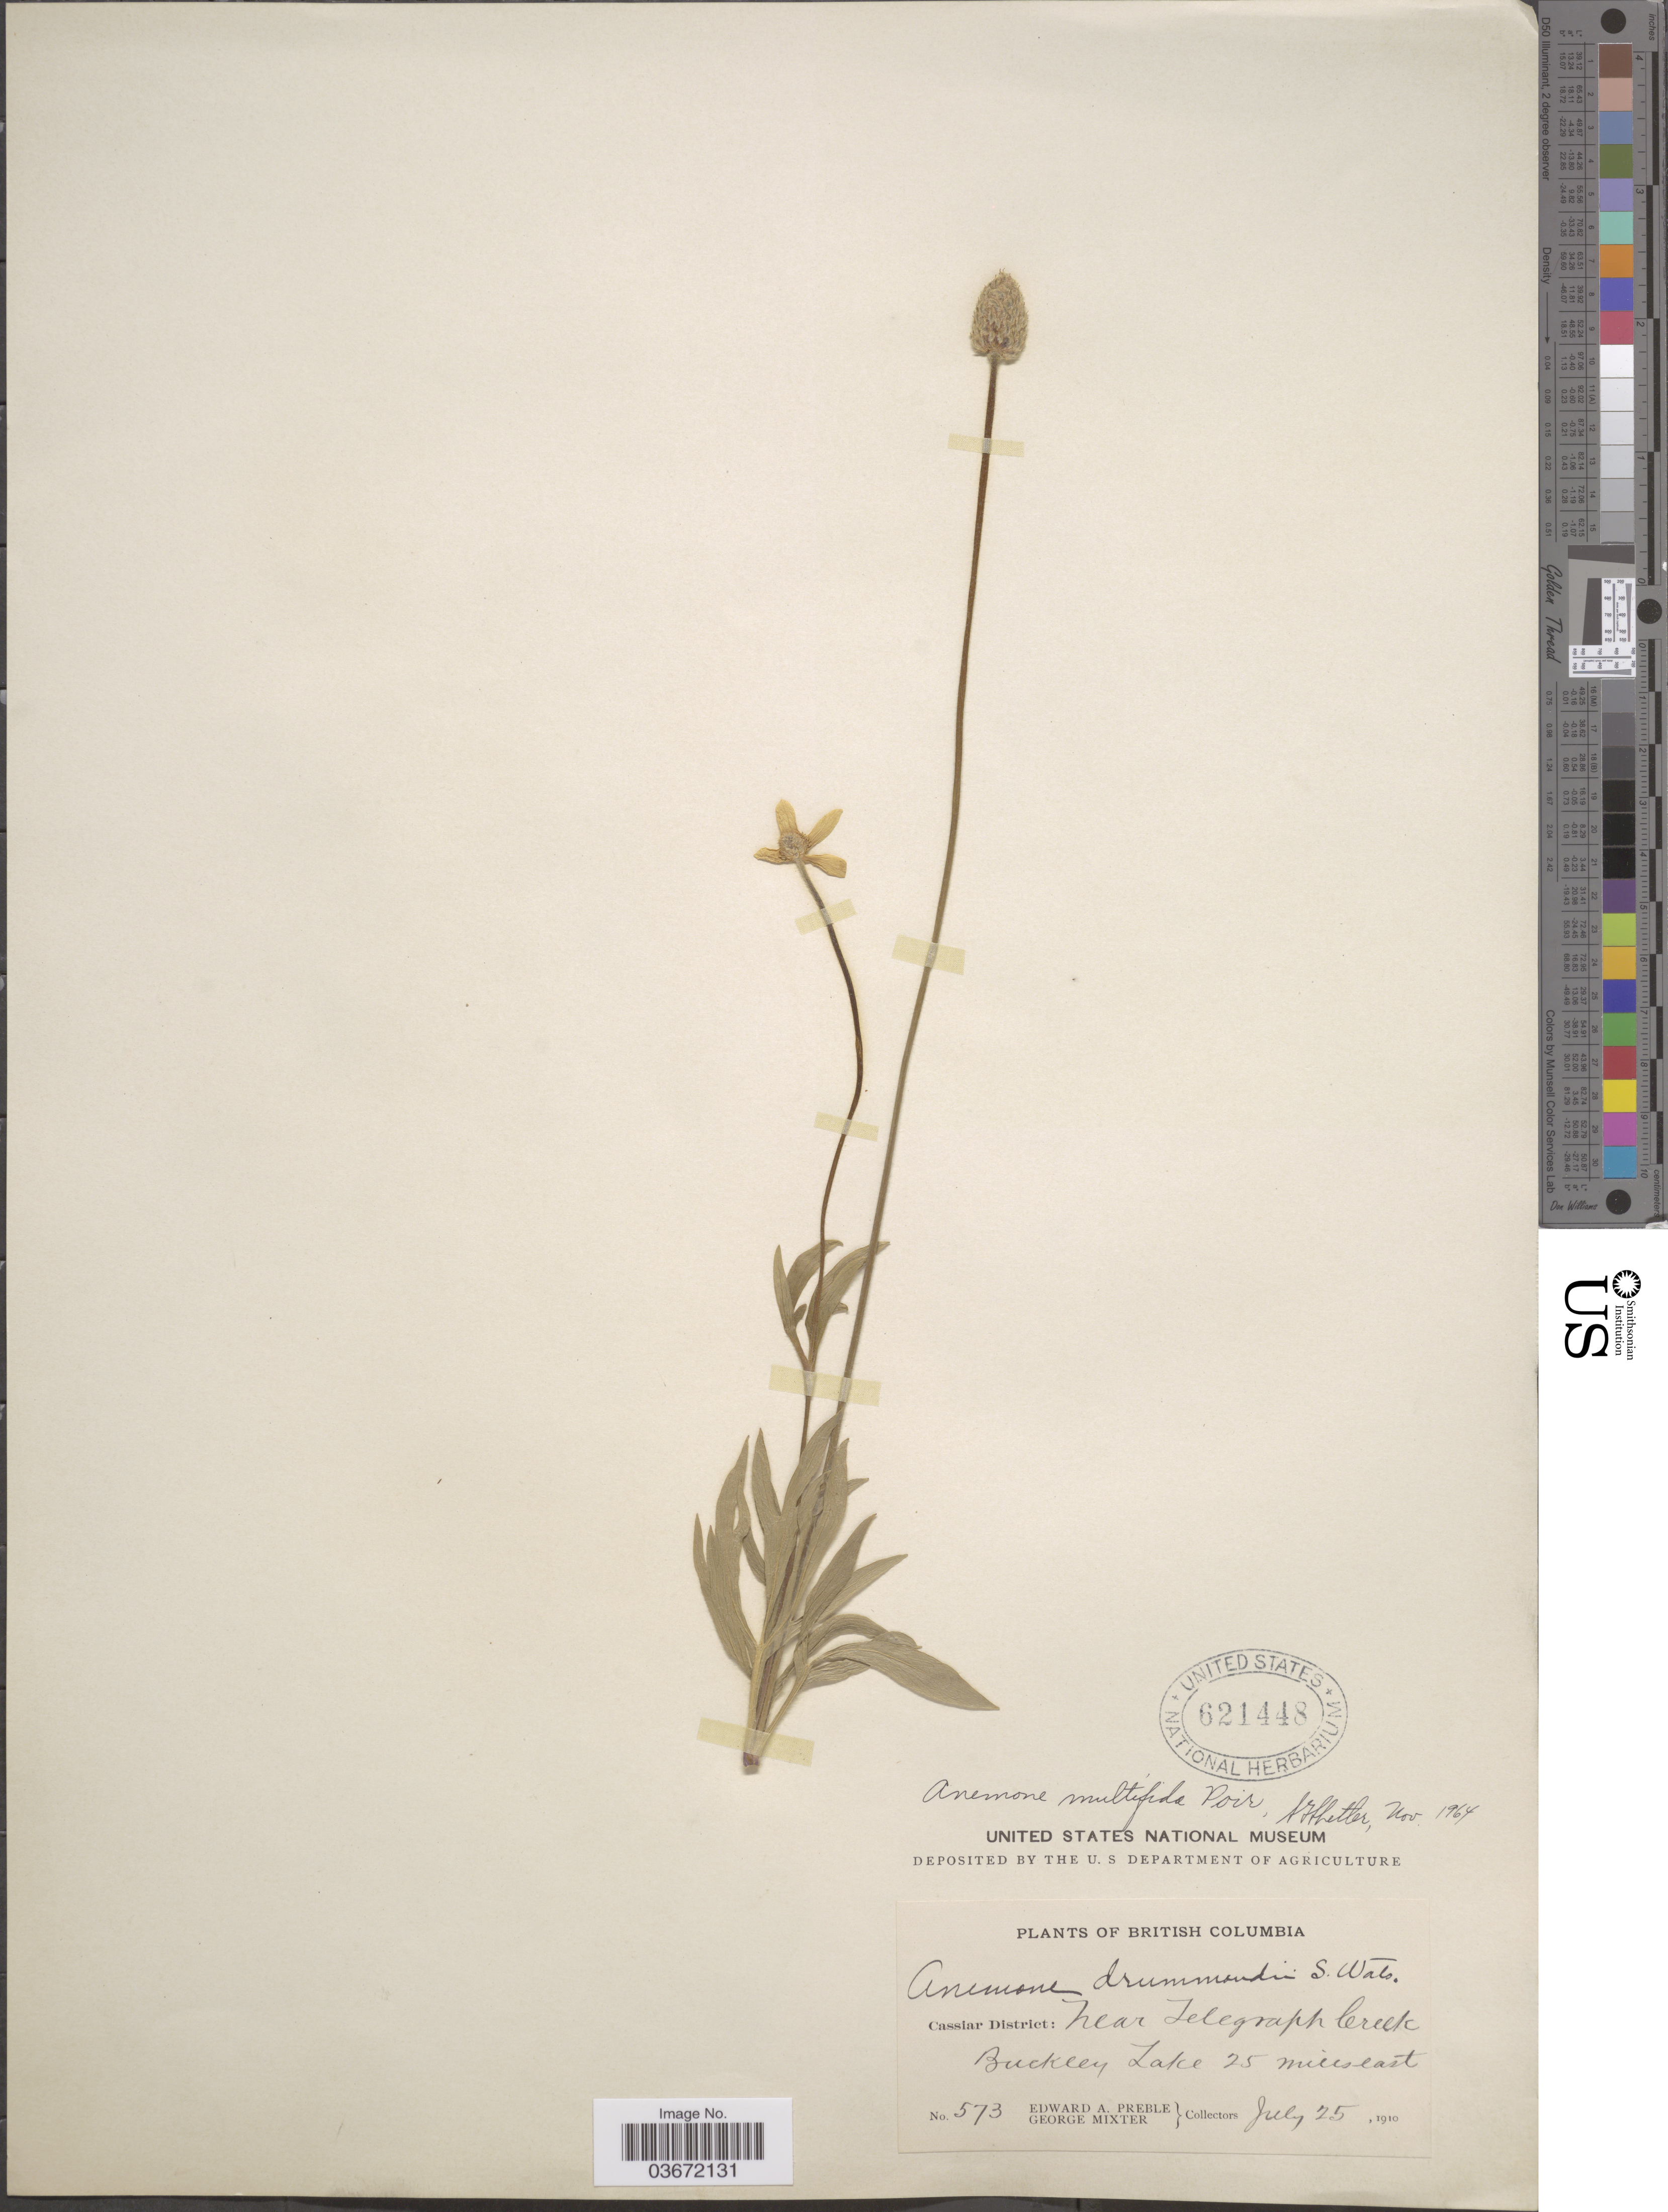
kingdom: Plantae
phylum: Tracheophyta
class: Magnoliopsida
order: Ranunculales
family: Ranunculaceae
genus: Anemone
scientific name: Anemone multifida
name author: Poir.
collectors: E. Preble & G. Mixter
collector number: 573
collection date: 1910-07-25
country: Canada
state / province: British Columbia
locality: Cassiar District: Near Telegraph Creek, Buckley Lake 25 miles east.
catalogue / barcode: US 621448